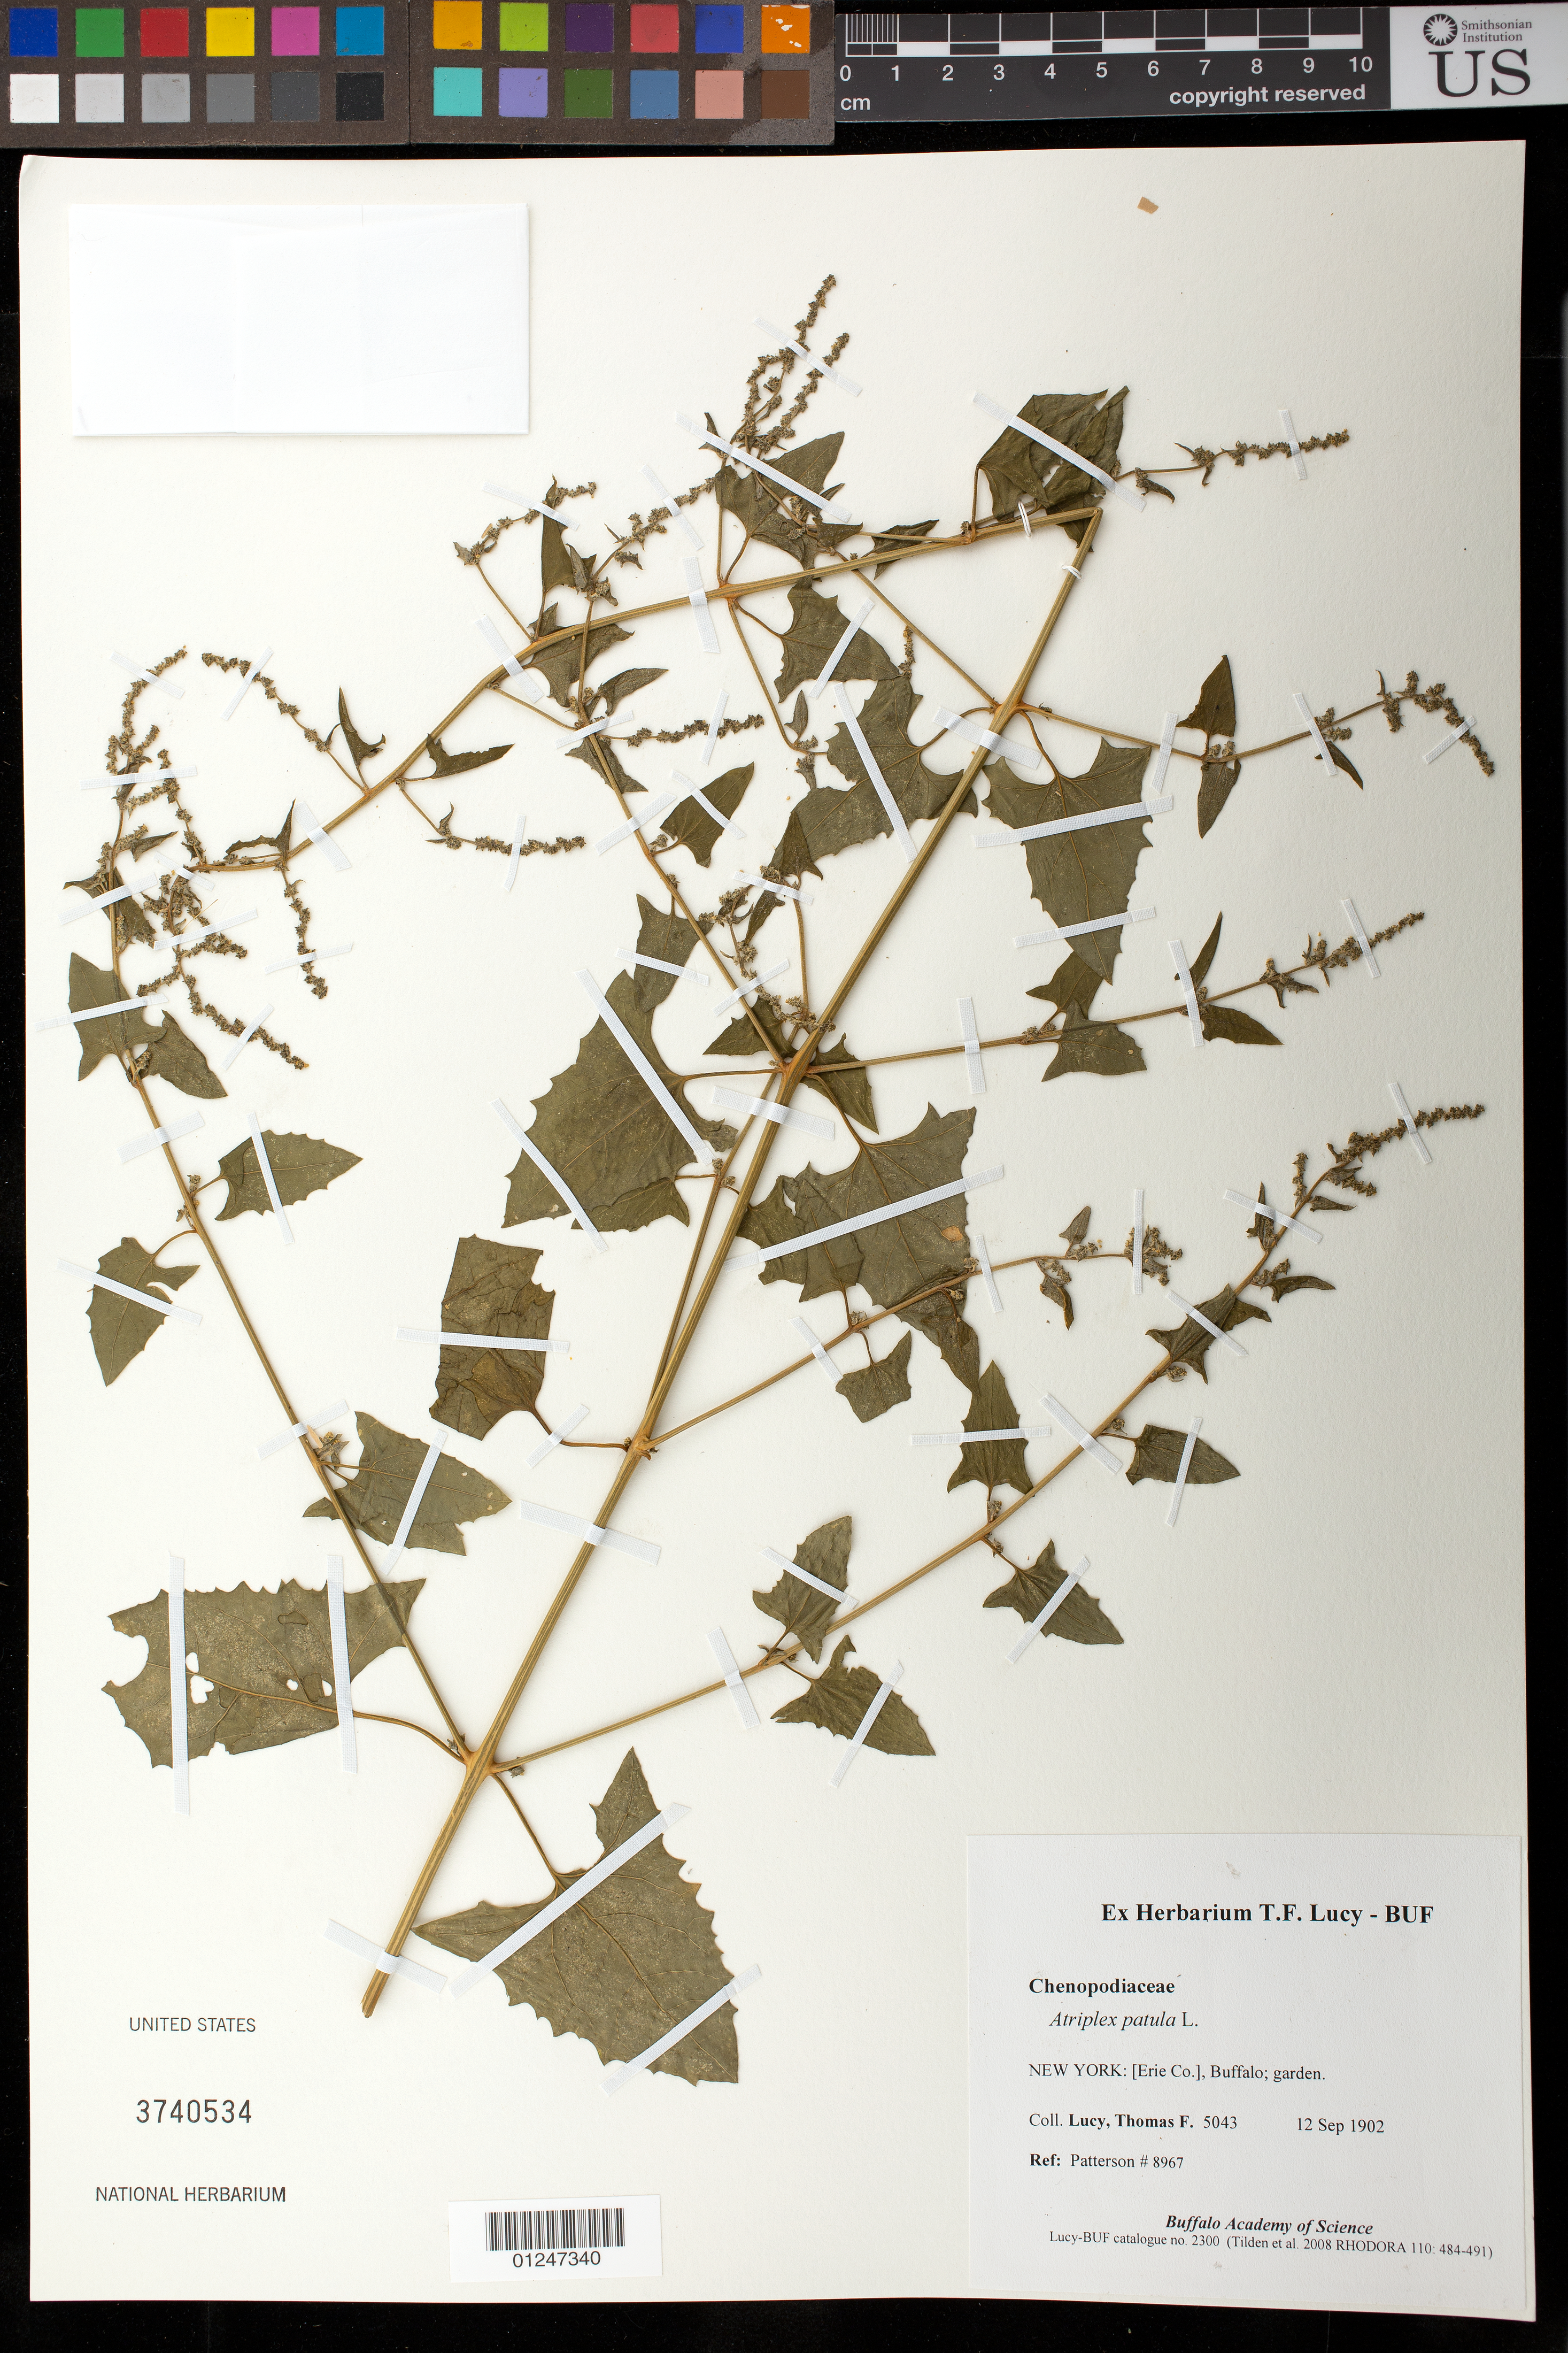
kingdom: Plantae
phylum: Tracheophyta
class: Magnoliopsida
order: Caryophyllales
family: Amaranthaceae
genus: Atriplex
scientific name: Atriplex patula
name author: L.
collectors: T. Lucy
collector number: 5043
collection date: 1902-09-12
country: United States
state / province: New York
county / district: Erie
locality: Buffalo, garden.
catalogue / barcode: US 3740534